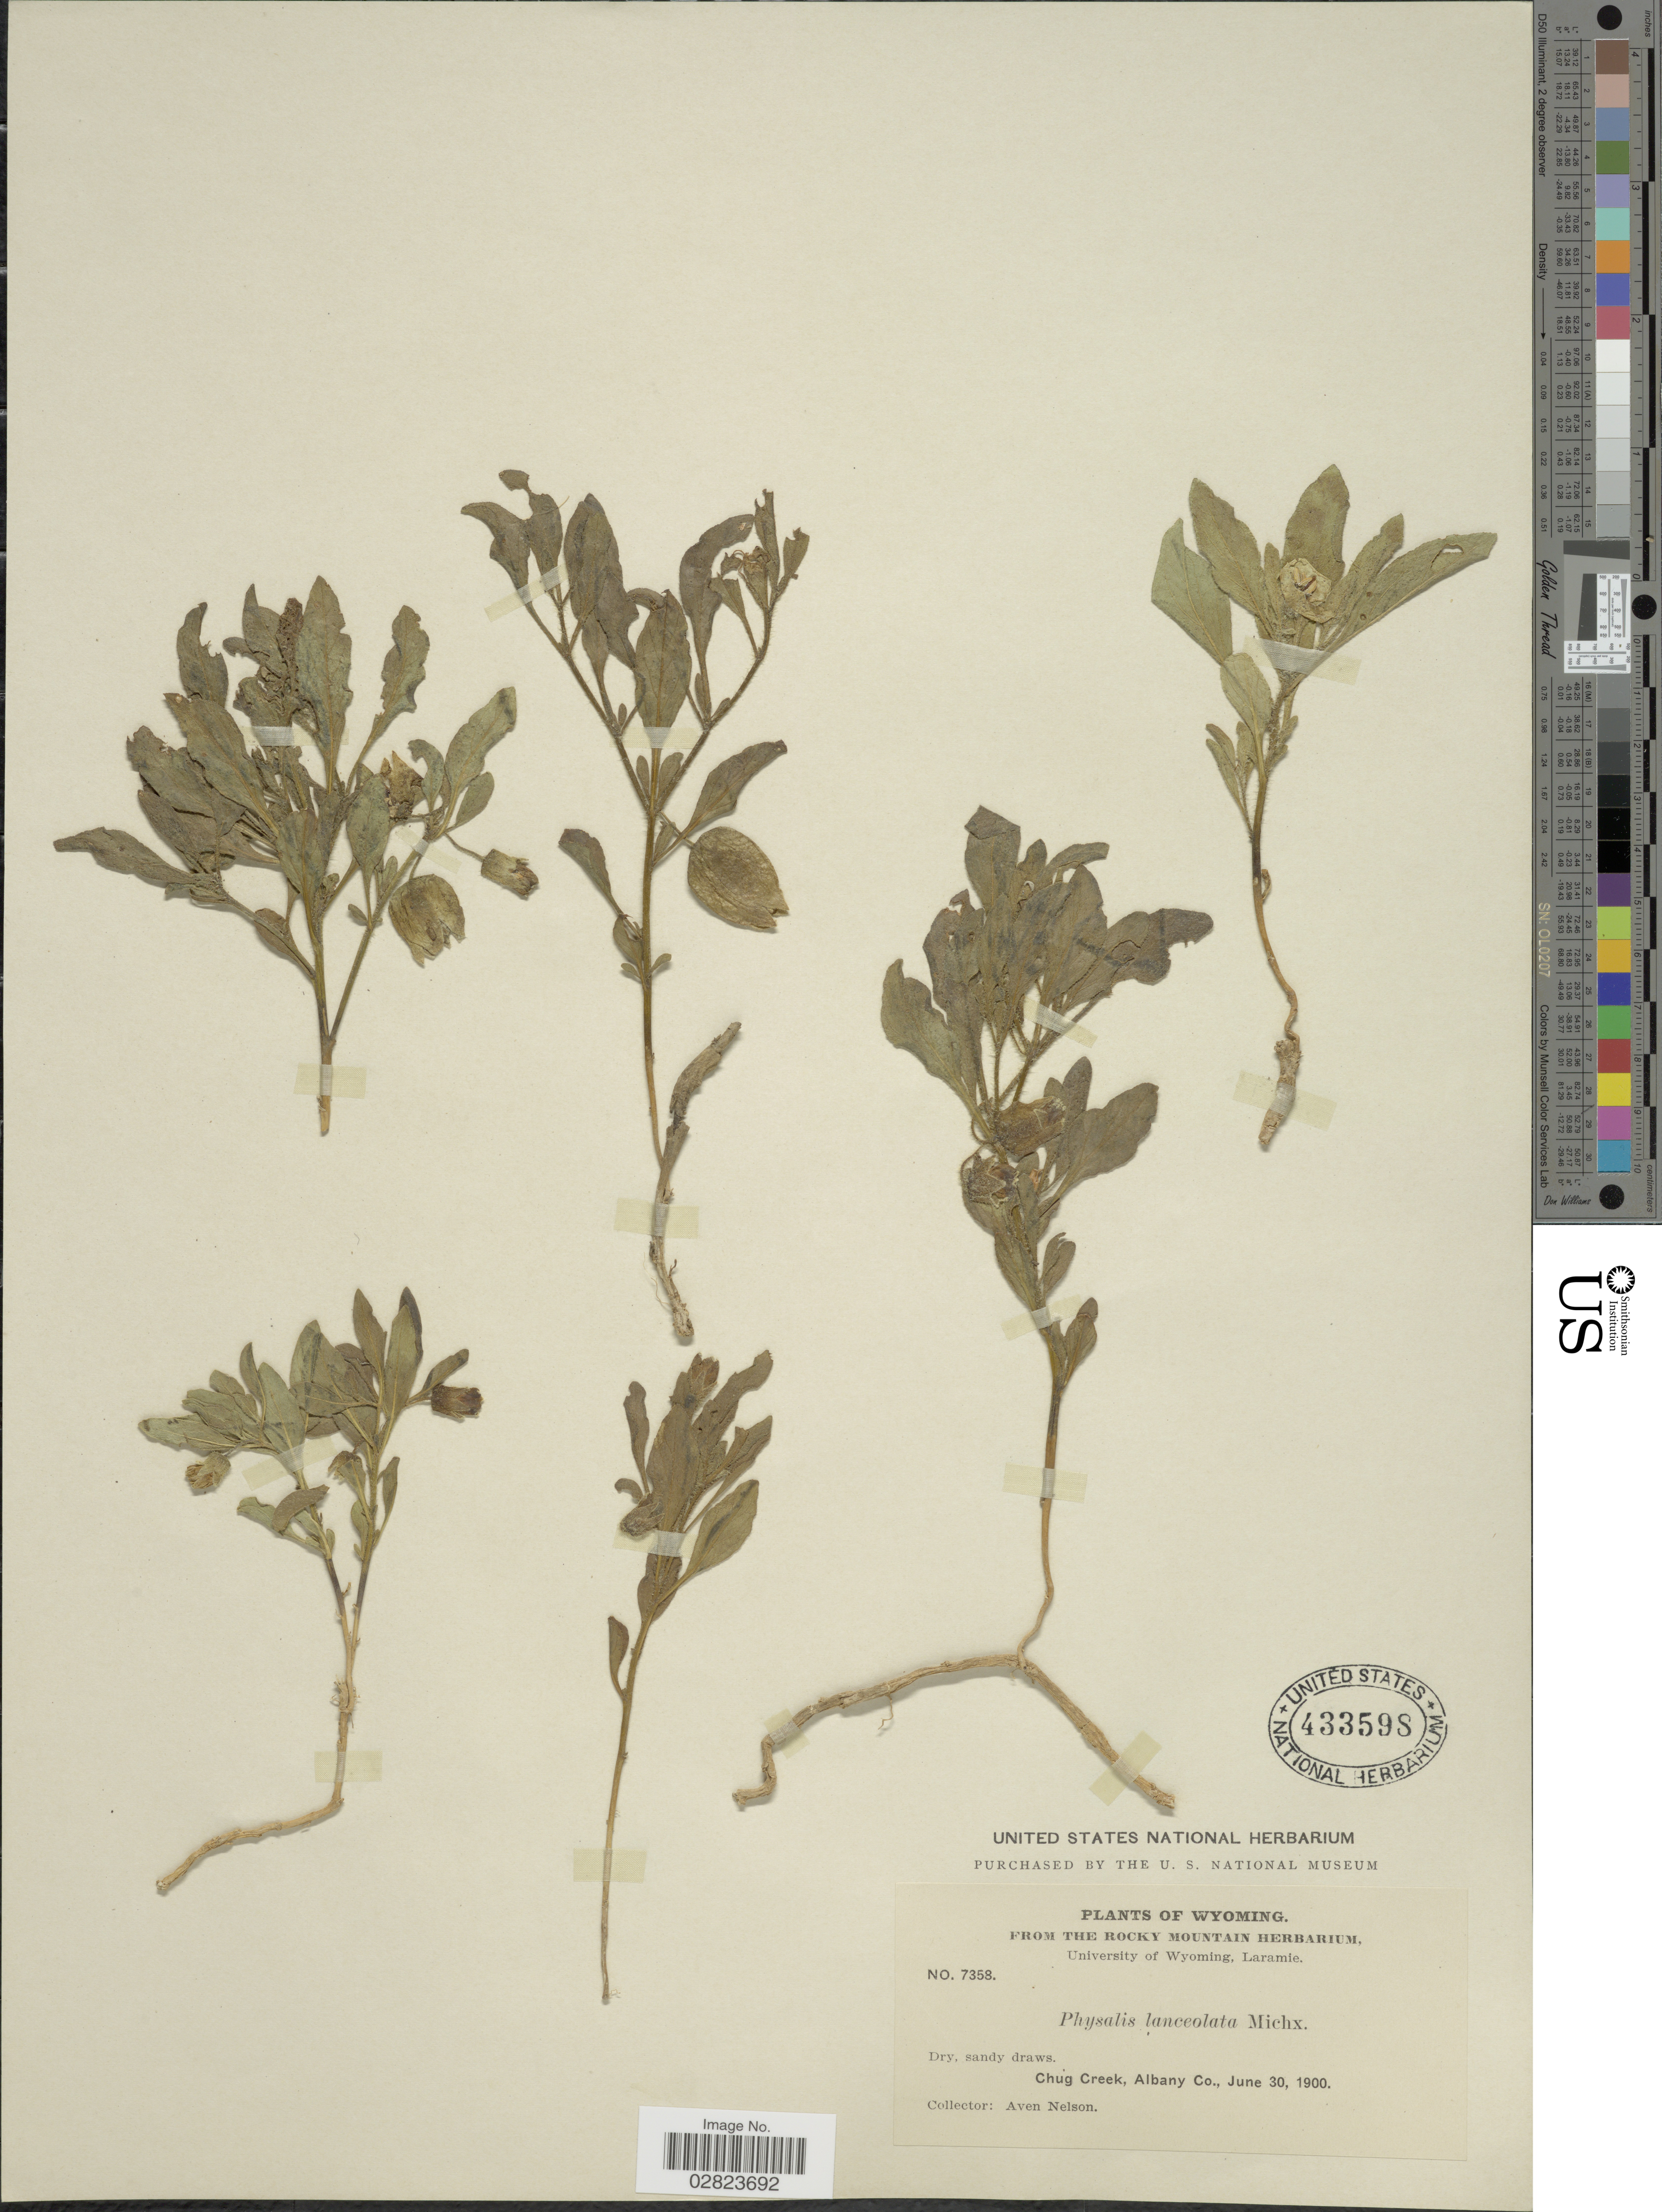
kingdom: Plantae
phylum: Tracheophyta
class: Magnoliopsida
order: Solanales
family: Solanaceae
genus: Physalis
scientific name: Physalis lanceolata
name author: Michx.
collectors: A. Nelson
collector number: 7358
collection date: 1900-06-30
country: United States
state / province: Wyoming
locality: Chug Creek, Albany Co.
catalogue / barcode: US 433598